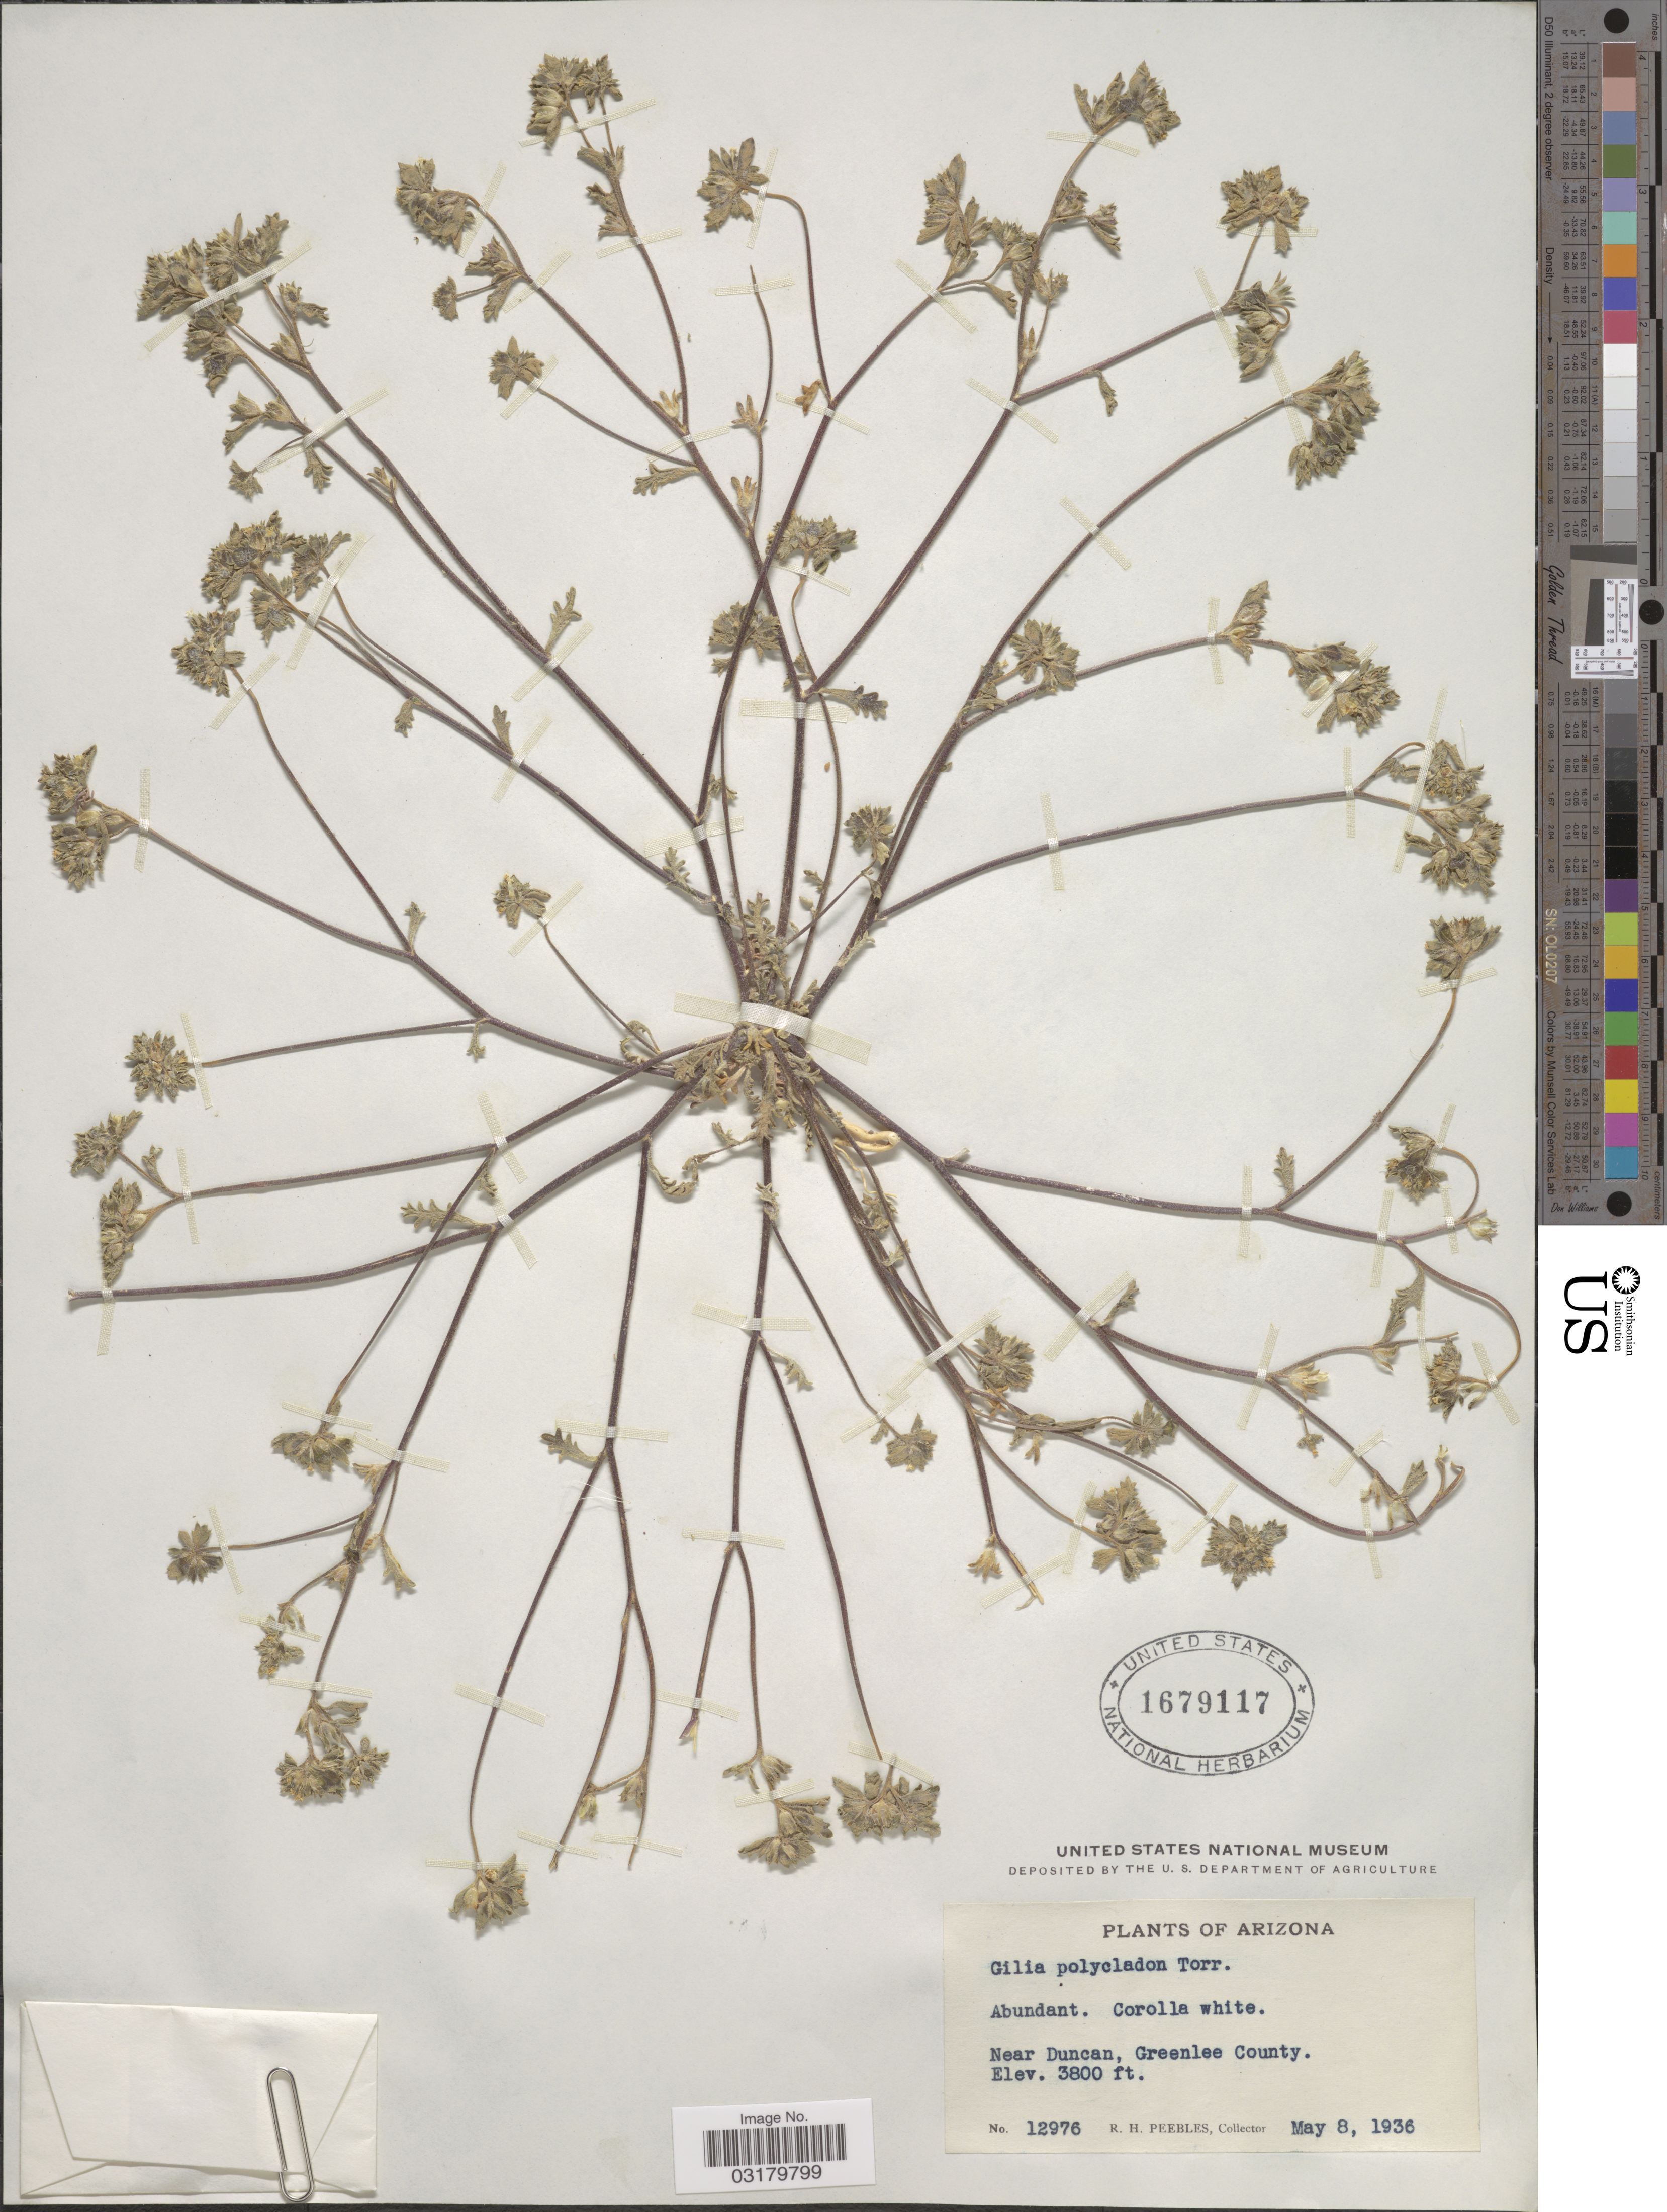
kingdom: Plantae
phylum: Tracheophyta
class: Magnoliopsida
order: Ericales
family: Polemoniaceae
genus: Ipomopsis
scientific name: Ipomopsis polycladon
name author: (Torr.) V.E. Grant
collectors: R. H. Peebles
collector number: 12976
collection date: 1936-05-08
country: United States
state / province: Arizona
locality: Near Duncan, Greenlee County.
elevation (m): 1158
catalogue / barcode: US 1679117